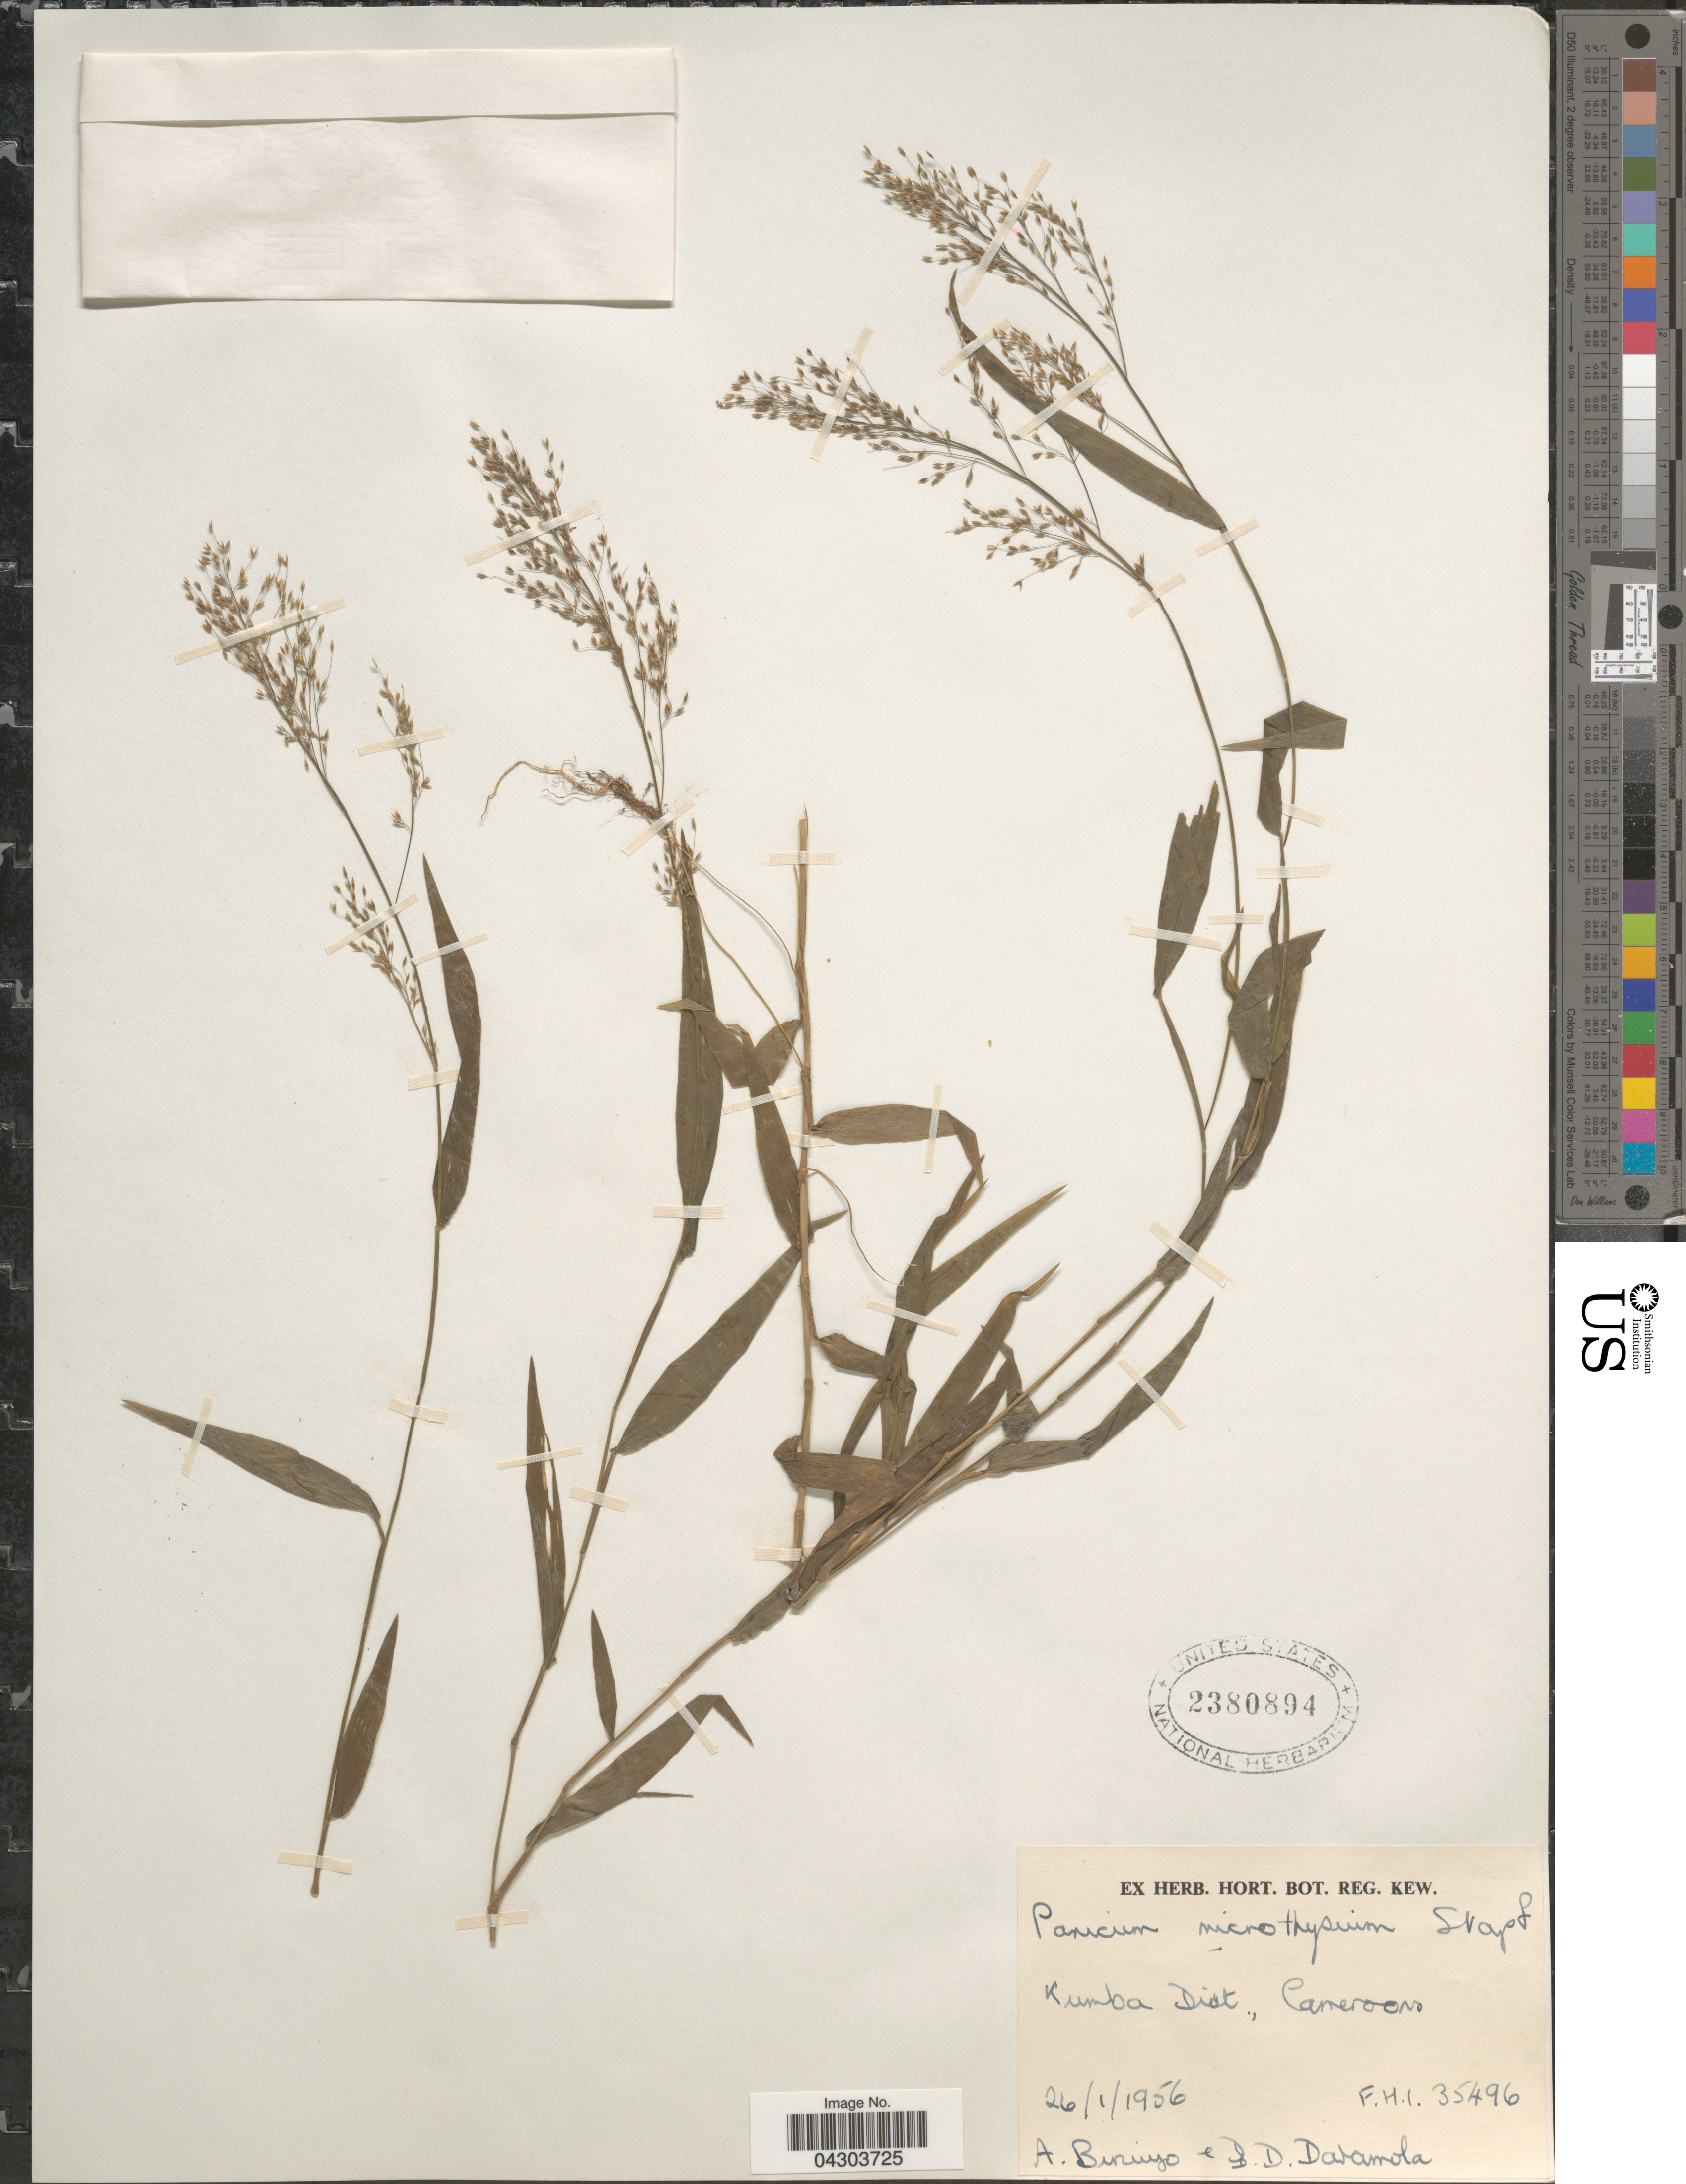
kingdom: Plantae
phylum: Tracheophyta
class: Liliopsida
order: Poales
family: Poaceae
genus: Panicum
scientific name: Panicum mueense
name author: Vanderyst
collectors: A. Binuyo & B. Daramola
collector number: FHI35496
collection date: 1956-01-26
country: Cameroon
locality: Kumba Dist., Cameroons.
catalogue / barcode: US 2380894